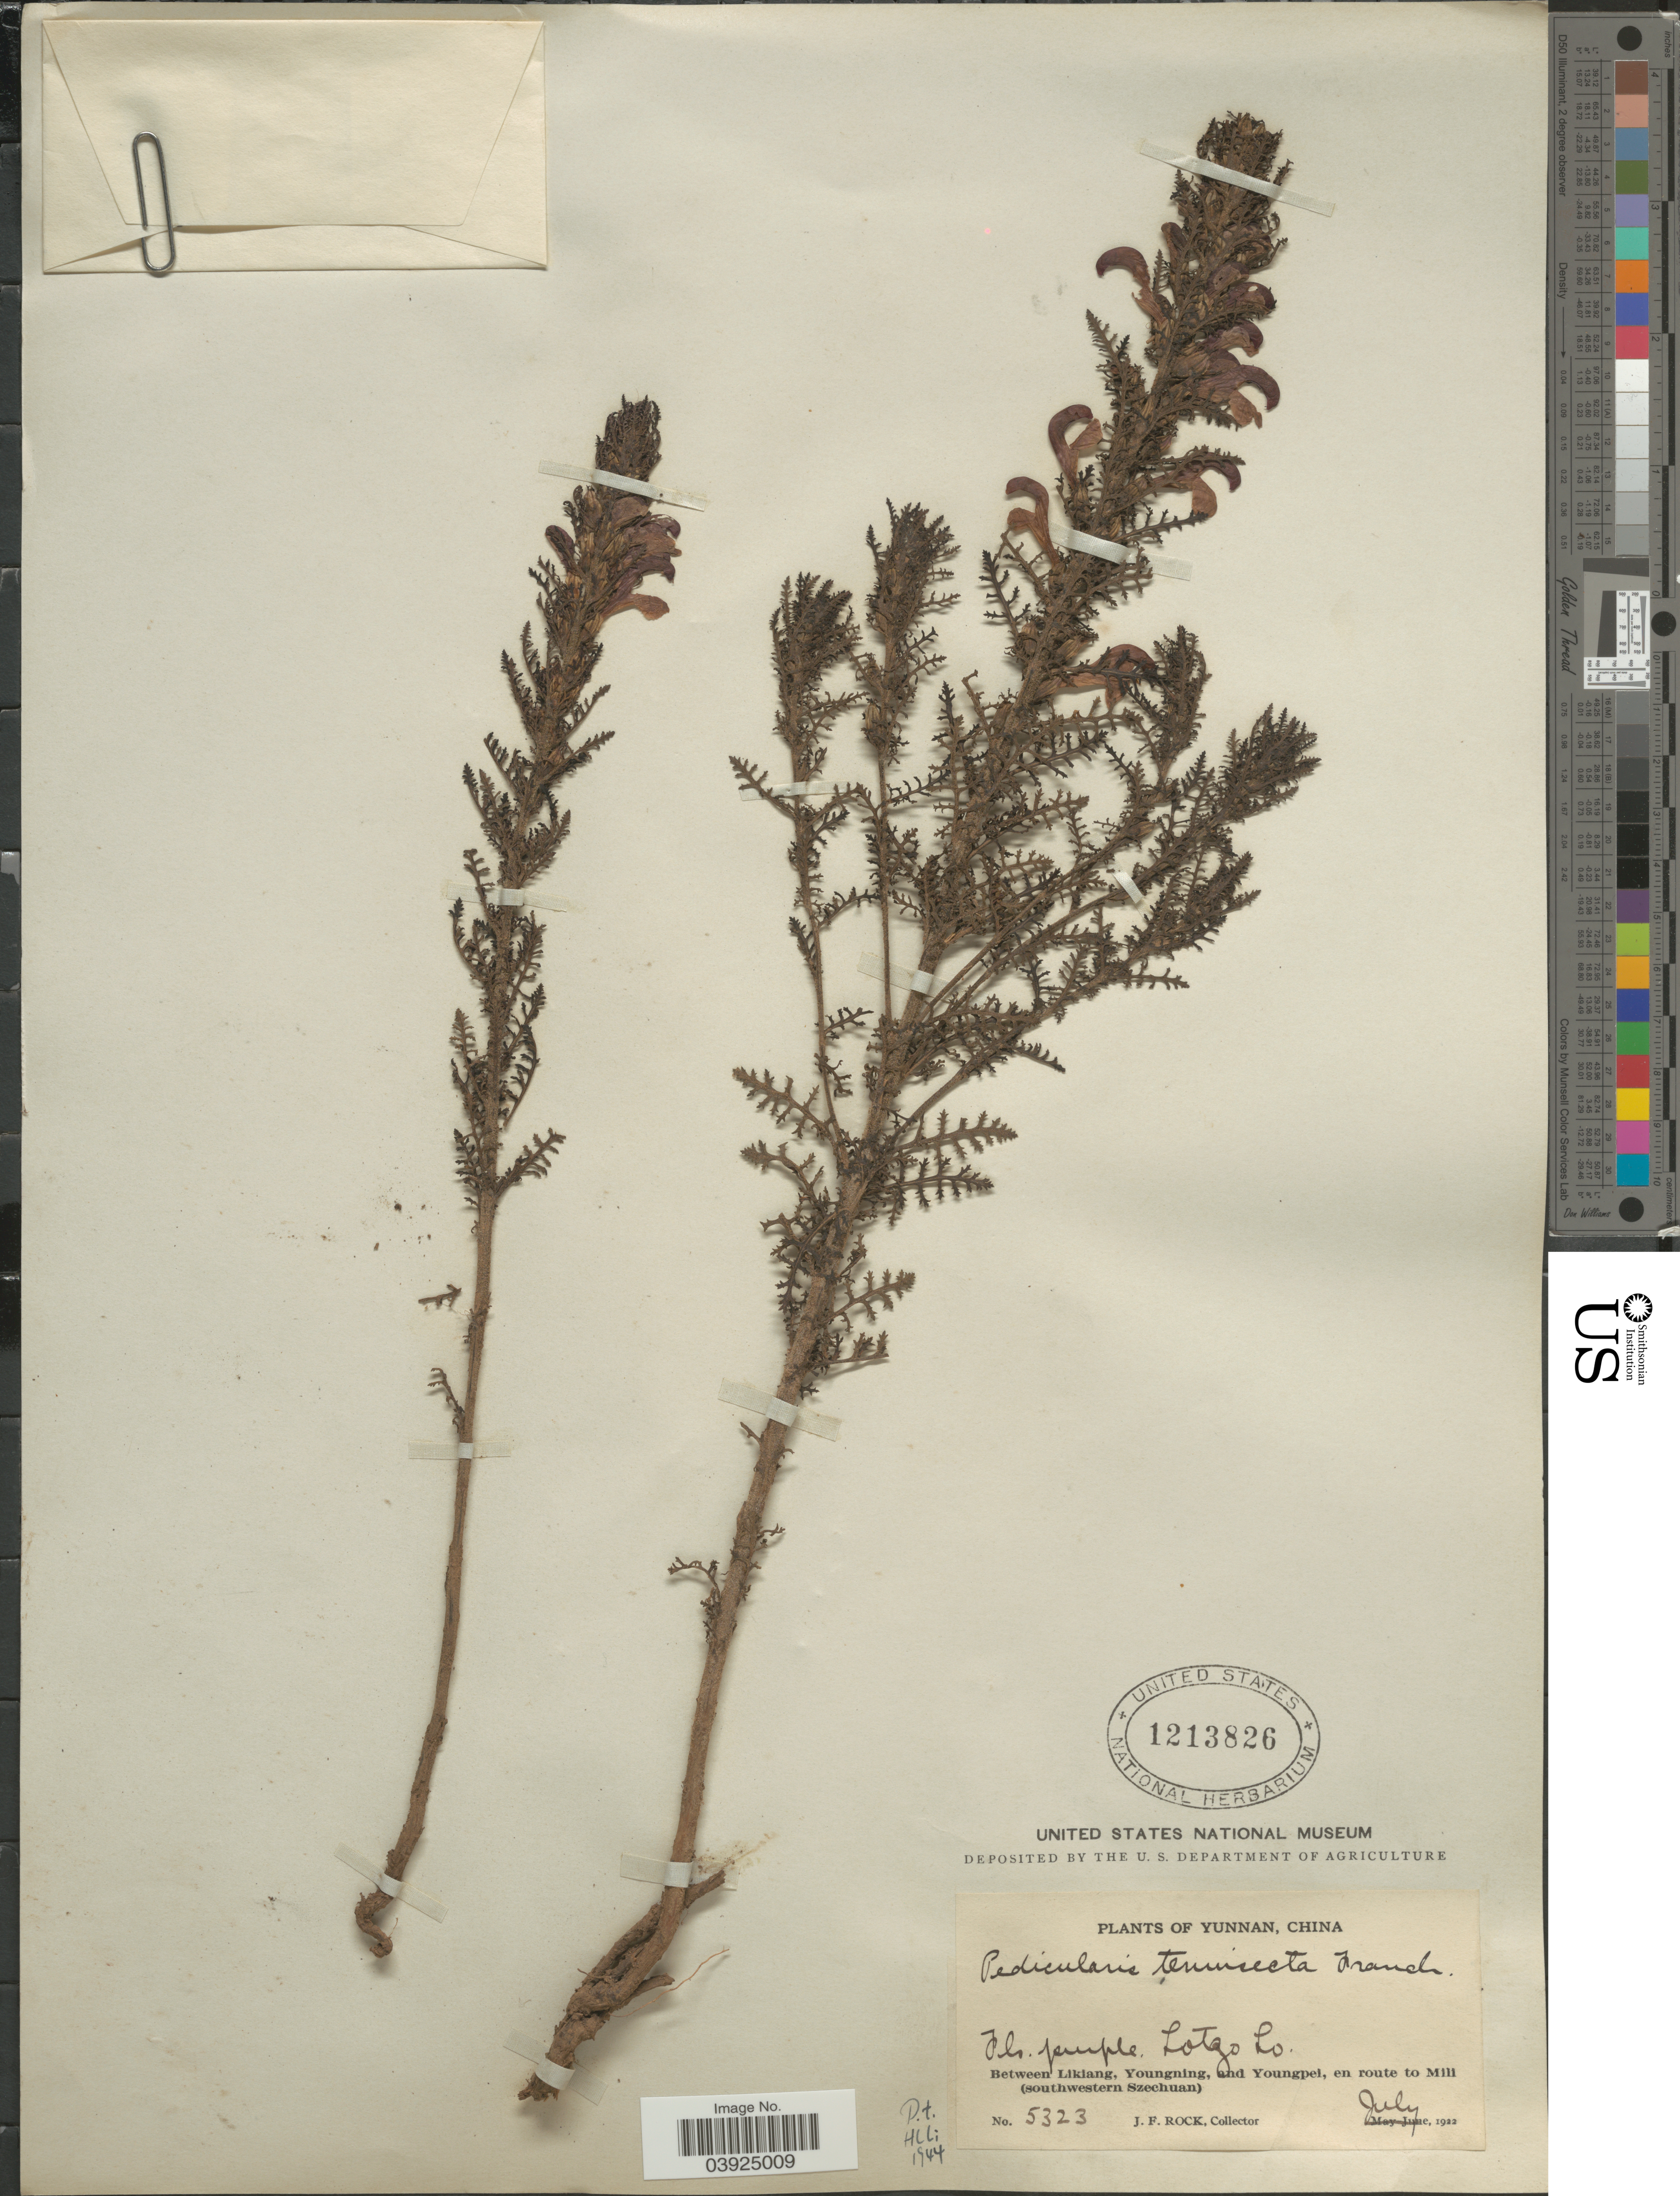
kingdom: Plantae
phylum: Tracheophyta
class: Magnoliopsida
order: Lamiales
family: Orobanchaceae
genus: Pedicularis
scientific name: Pedicularis tenuisecta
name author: Franch. ex Maxim.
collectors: J. Rock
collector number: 5323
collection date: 1922-07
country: China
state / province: Yunnan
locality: Between Likiang, Youngning, and Youngpei, en route to Mili (southwestern Szechuan).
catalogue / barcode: US 1213826